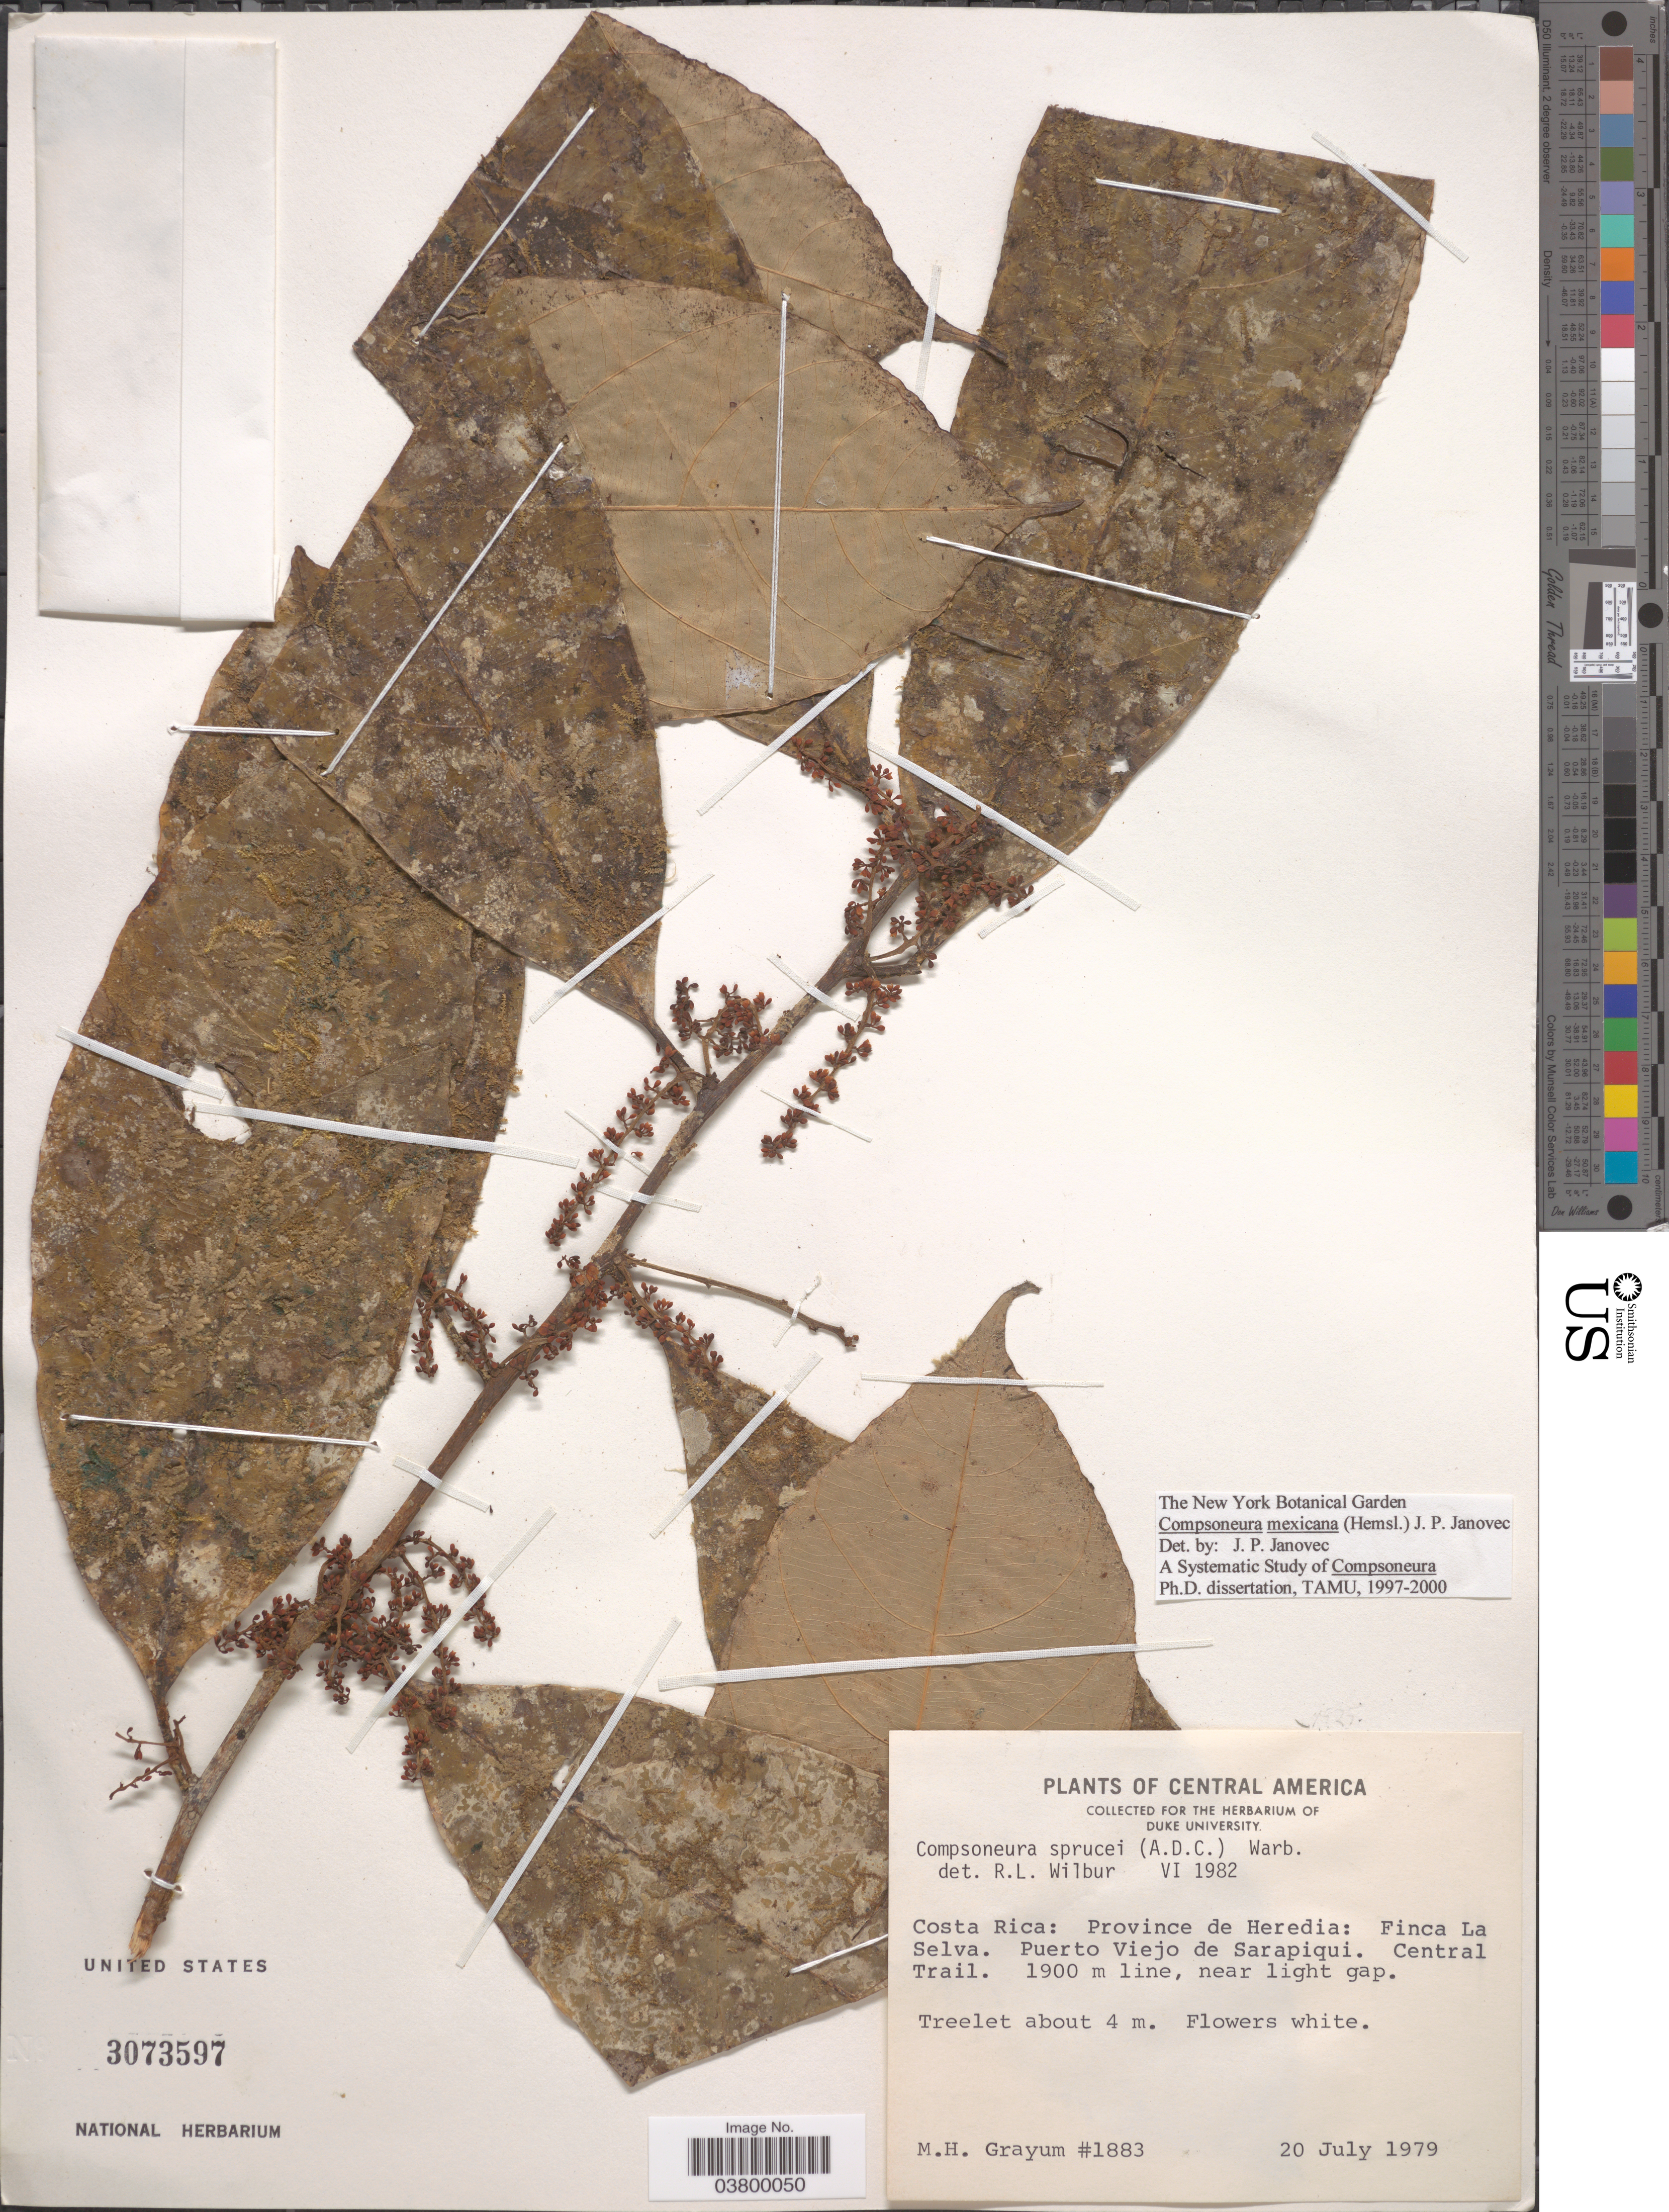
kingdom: Plantae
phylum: Tracheophyta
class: Magnoliopsida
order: Magnoliales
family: Myristicaceae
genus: Compsoneura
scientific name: Compsoneura sprucei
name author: (A. DC.) Warb.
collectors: M. H. Grayum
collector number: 1883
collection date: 1979-07-20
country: Costa Rica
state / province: Heredia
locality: Finca La Selva. Puerto Viejo de Sarapiqui. Central Trail.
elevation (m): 1900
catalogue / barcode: US 3073597